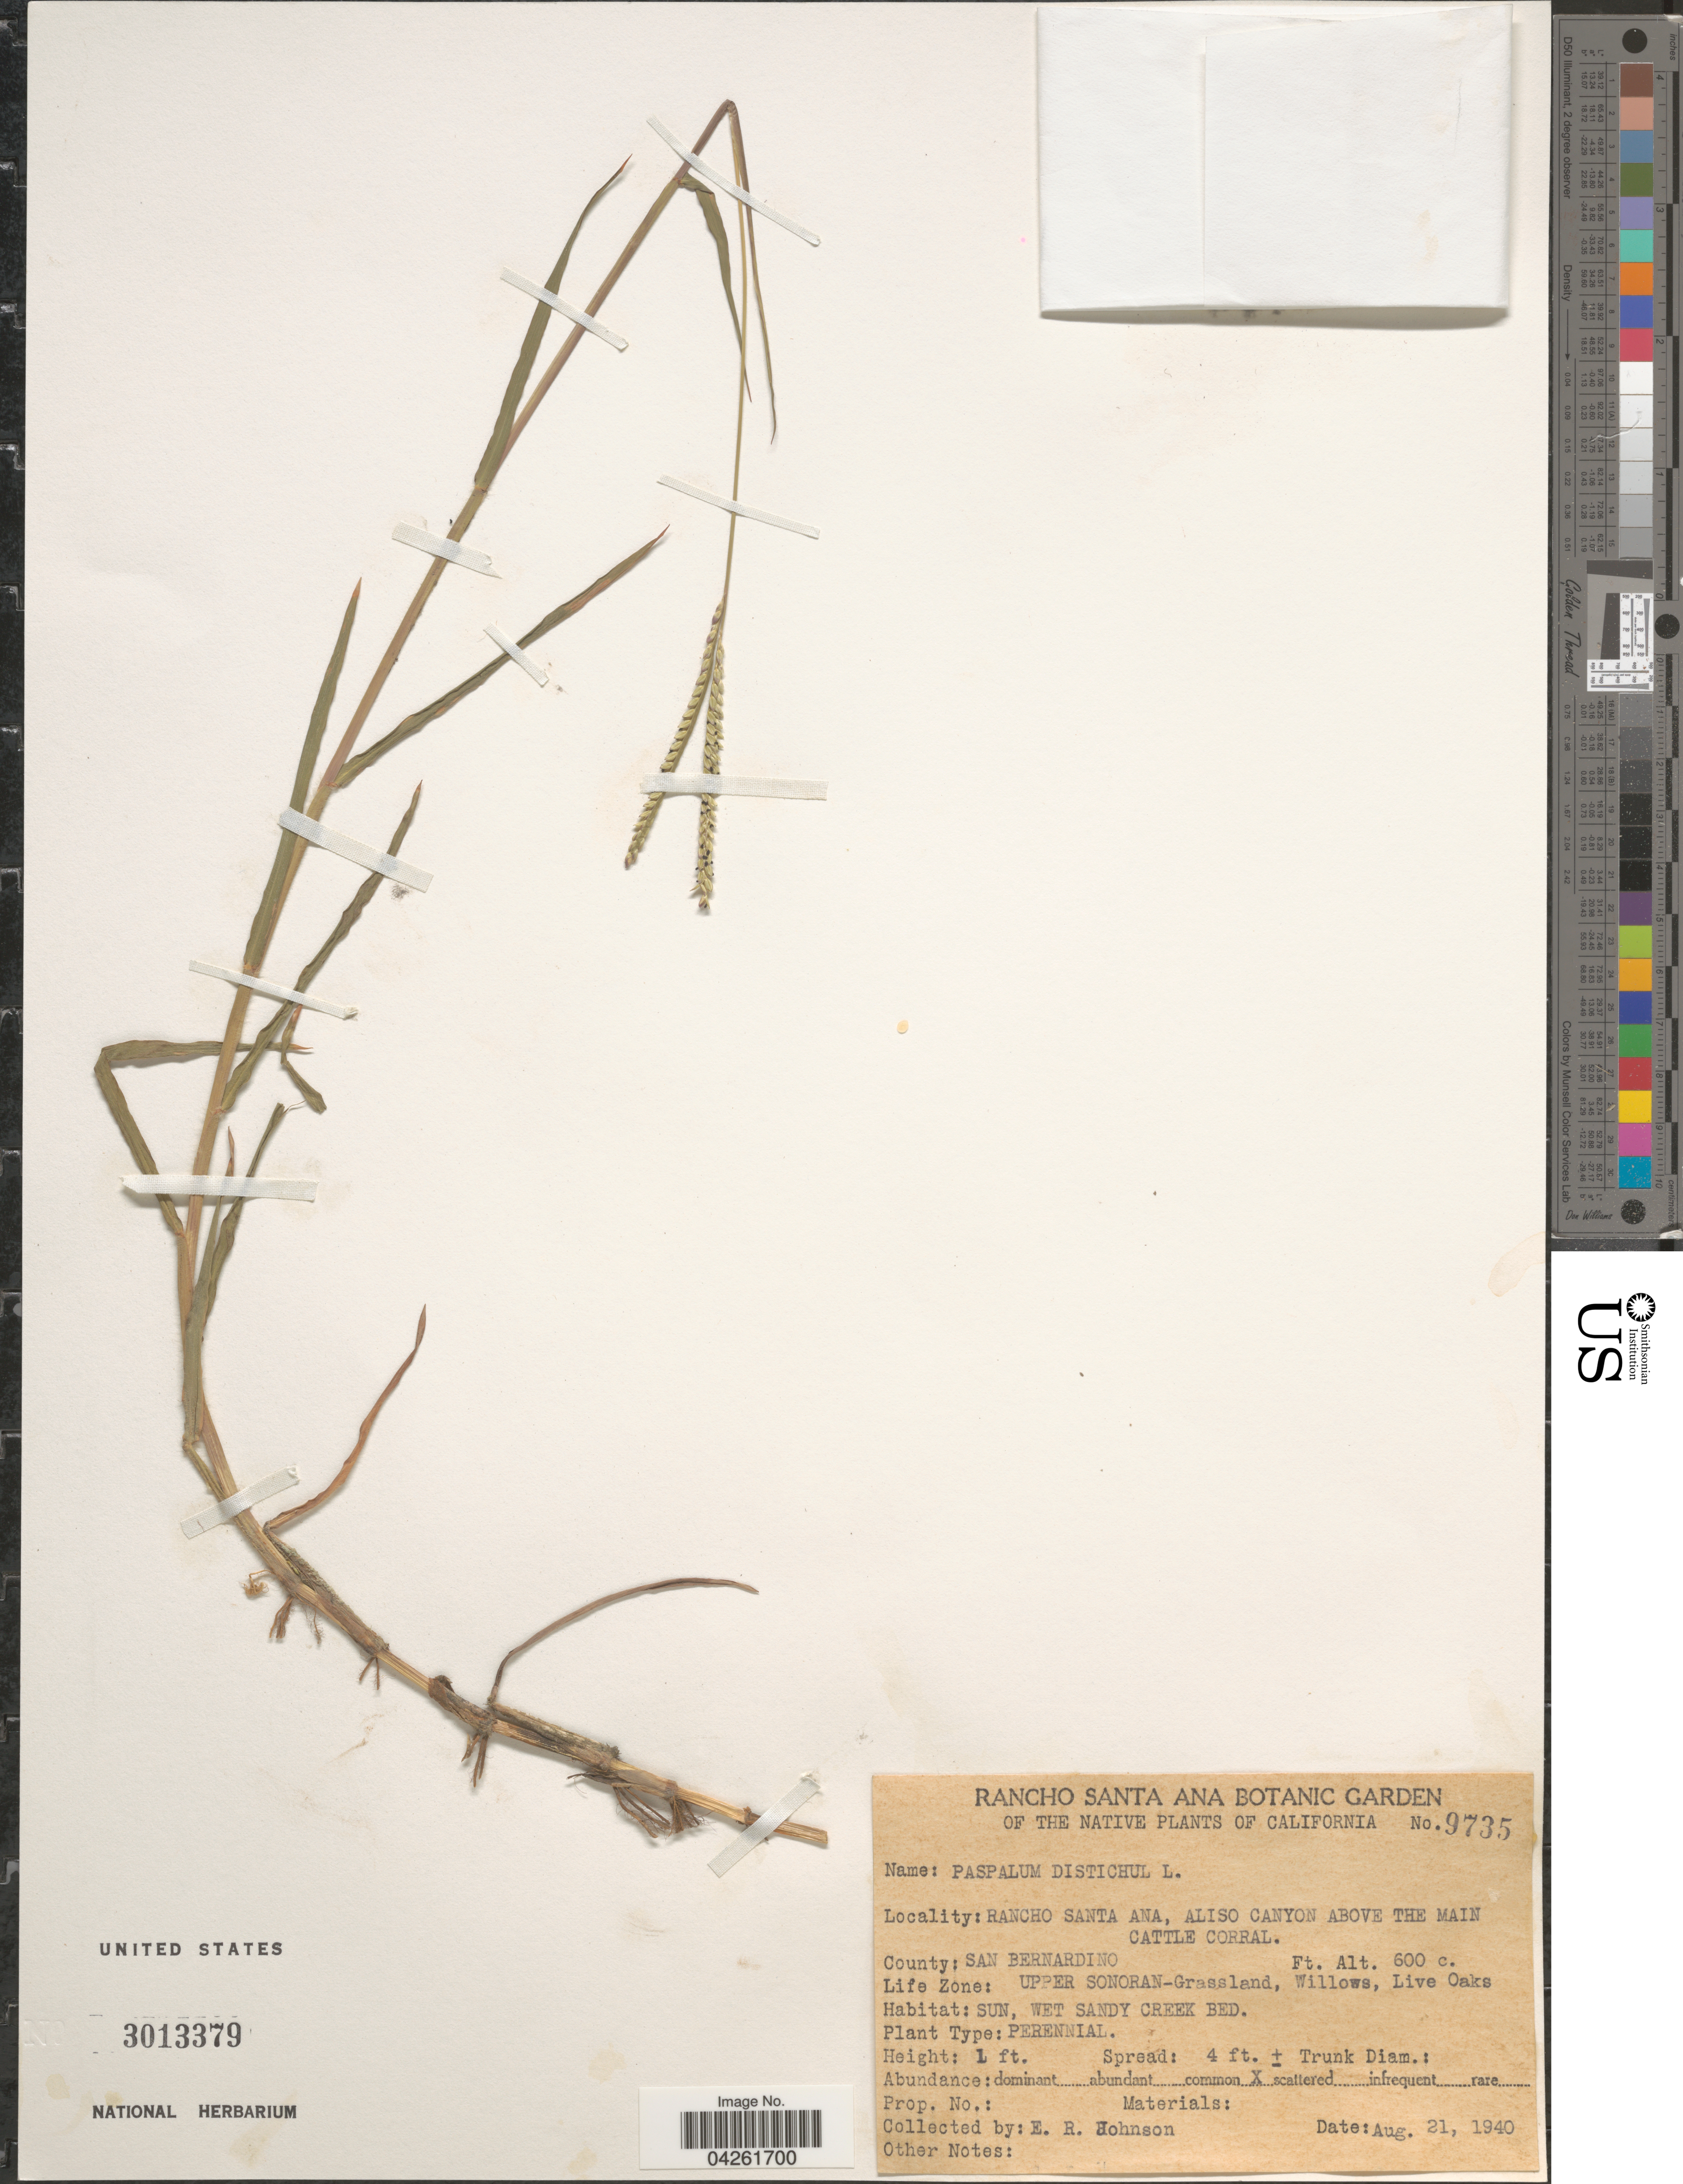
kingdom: Plantae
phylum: Tracheophyta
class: Liliopsida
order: Poales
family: Poaceae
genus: Paspalum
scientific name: Paspalum distichum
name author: L.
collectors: E. R. Johnson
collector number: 9735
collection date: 1940-08-21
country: United States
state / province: California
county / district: San Bernardino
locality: Rancho Santa Ana, Aliso Canyon Above The Main Cattle Corral. County: San Bernardino. Life Zone: Upper Sonoran-Grassland, Willows, Live Oaks.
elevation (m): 183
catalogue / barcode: US 3013379